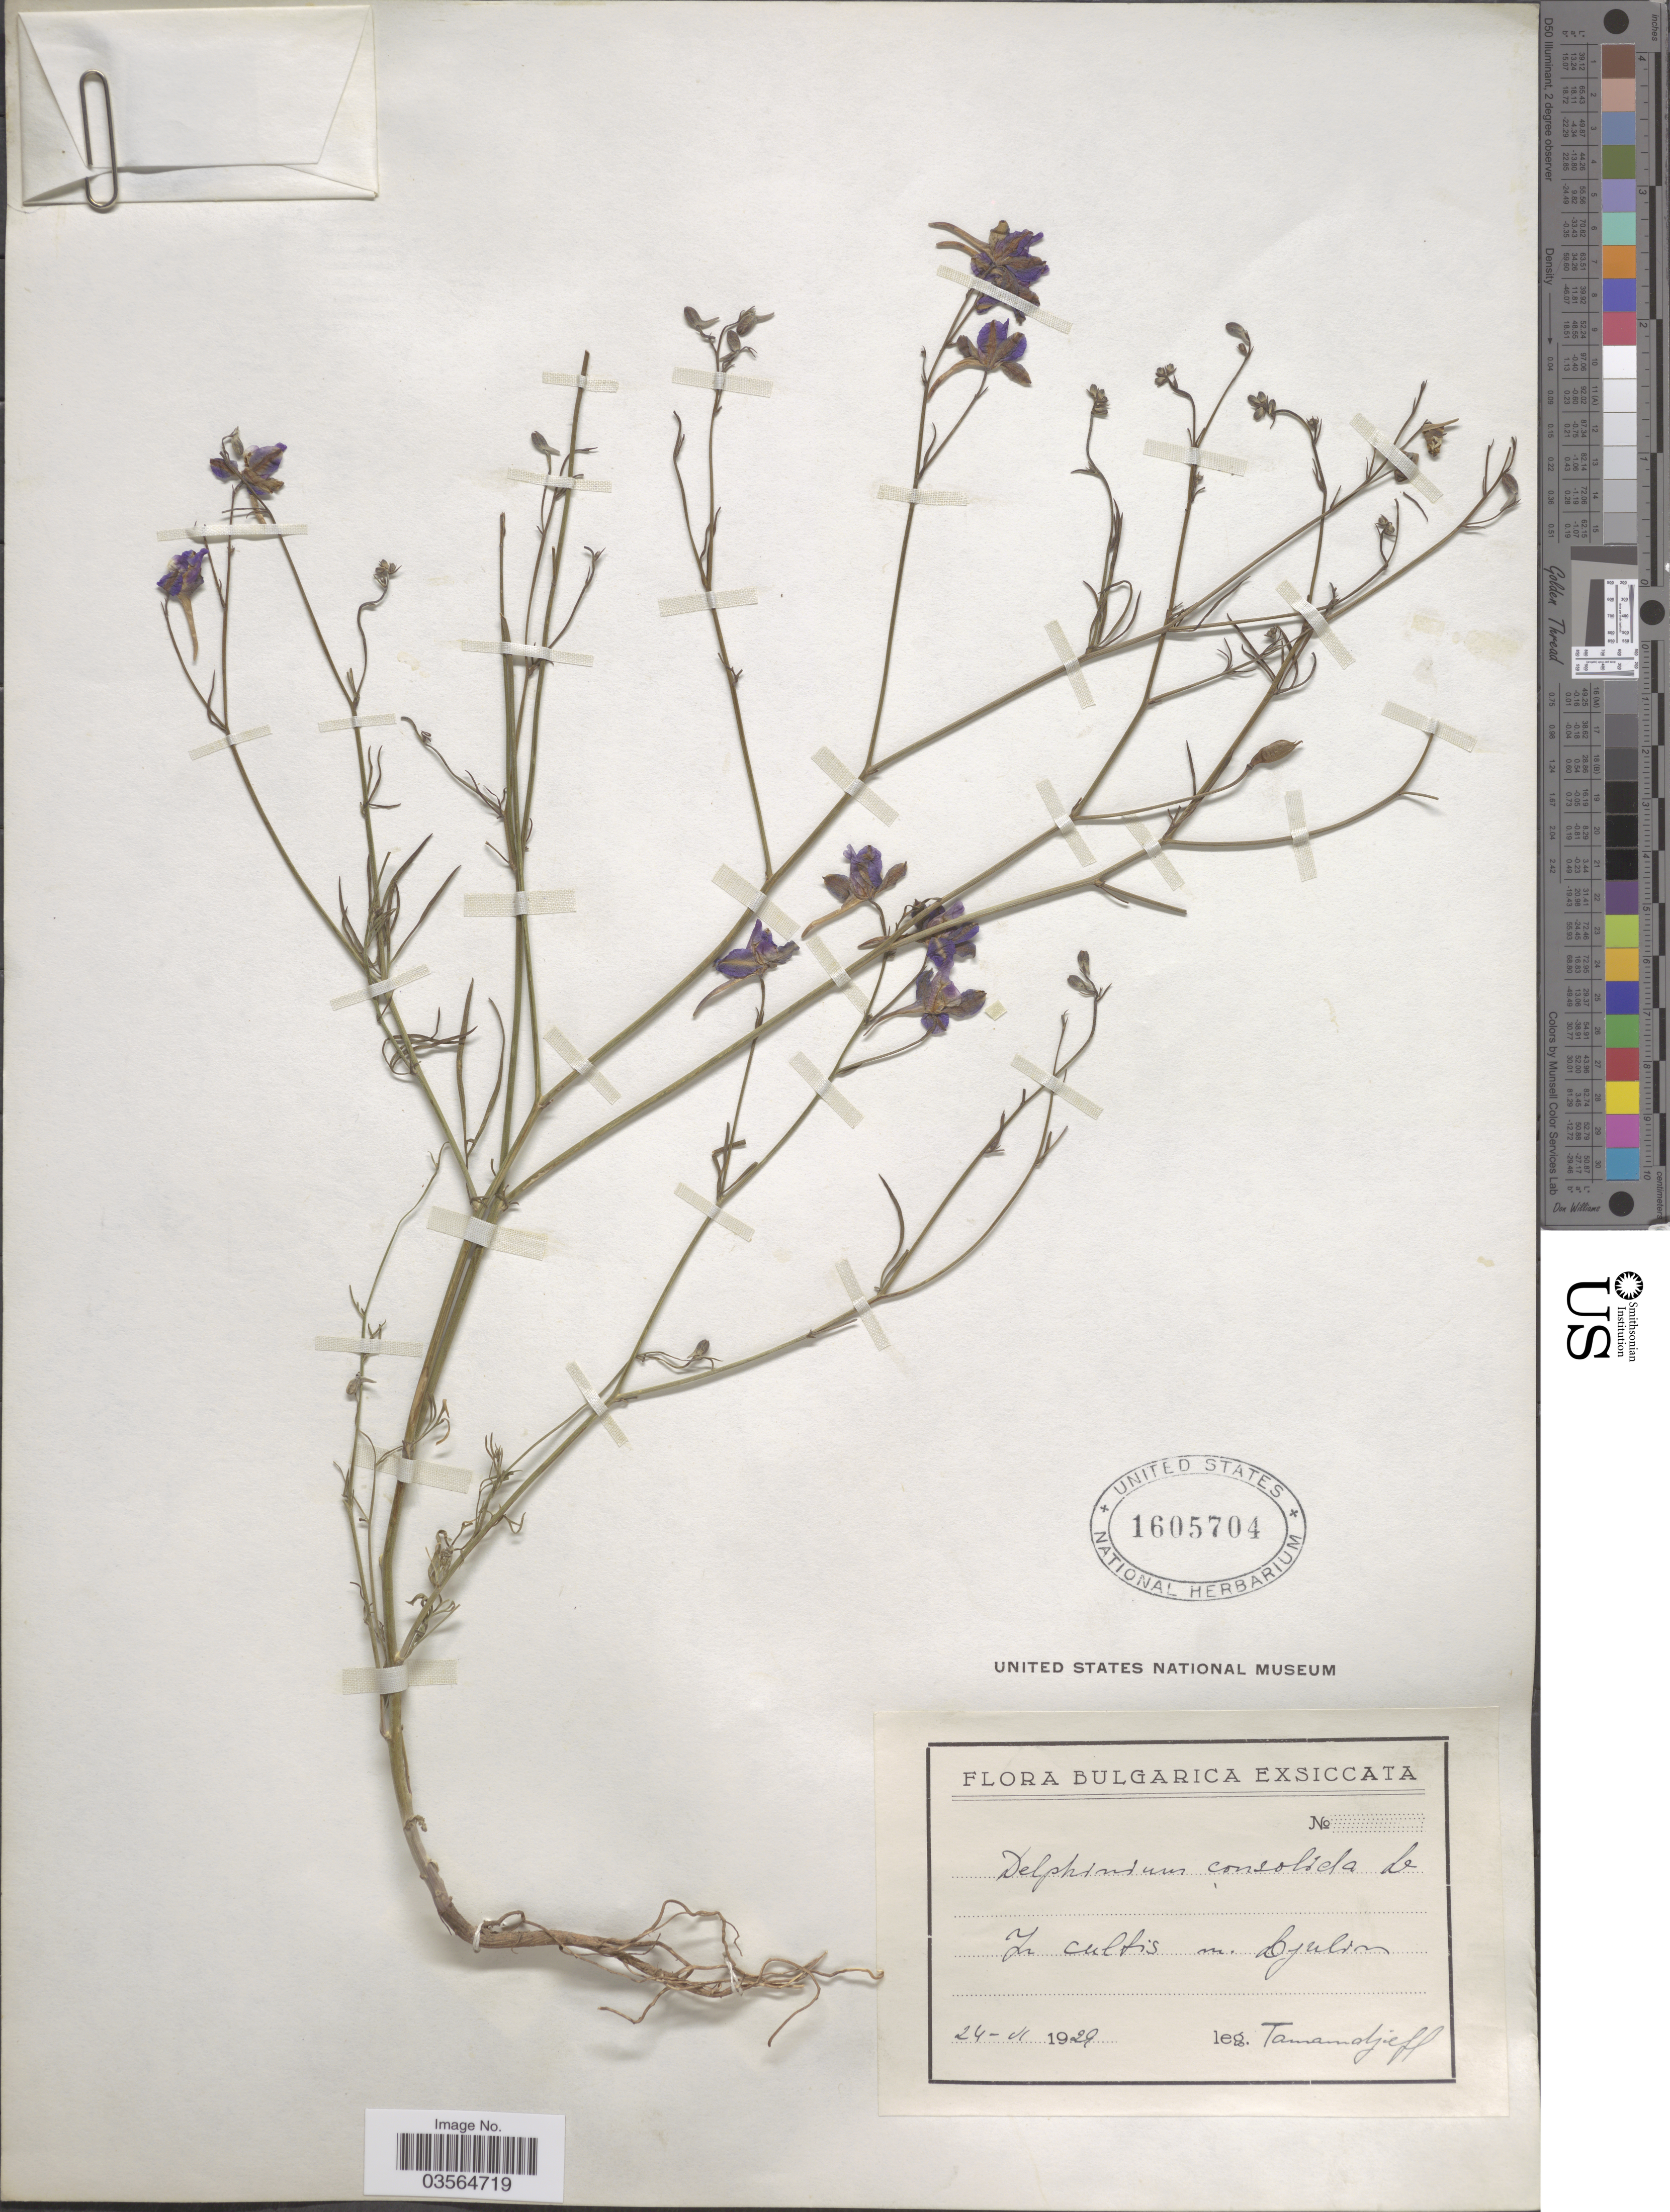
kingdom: Plantae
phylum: Tracheophyta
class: Magnoliopsida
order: Ranunculales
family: Ranunculaceae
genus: Delphinium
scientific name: Delphinium consolida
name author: L.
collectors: -. Tamamdjeff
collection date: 1929-11-24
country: Bulgaria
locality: Bulgarica. In cultis m. Djulin.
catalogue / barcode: US 1605704